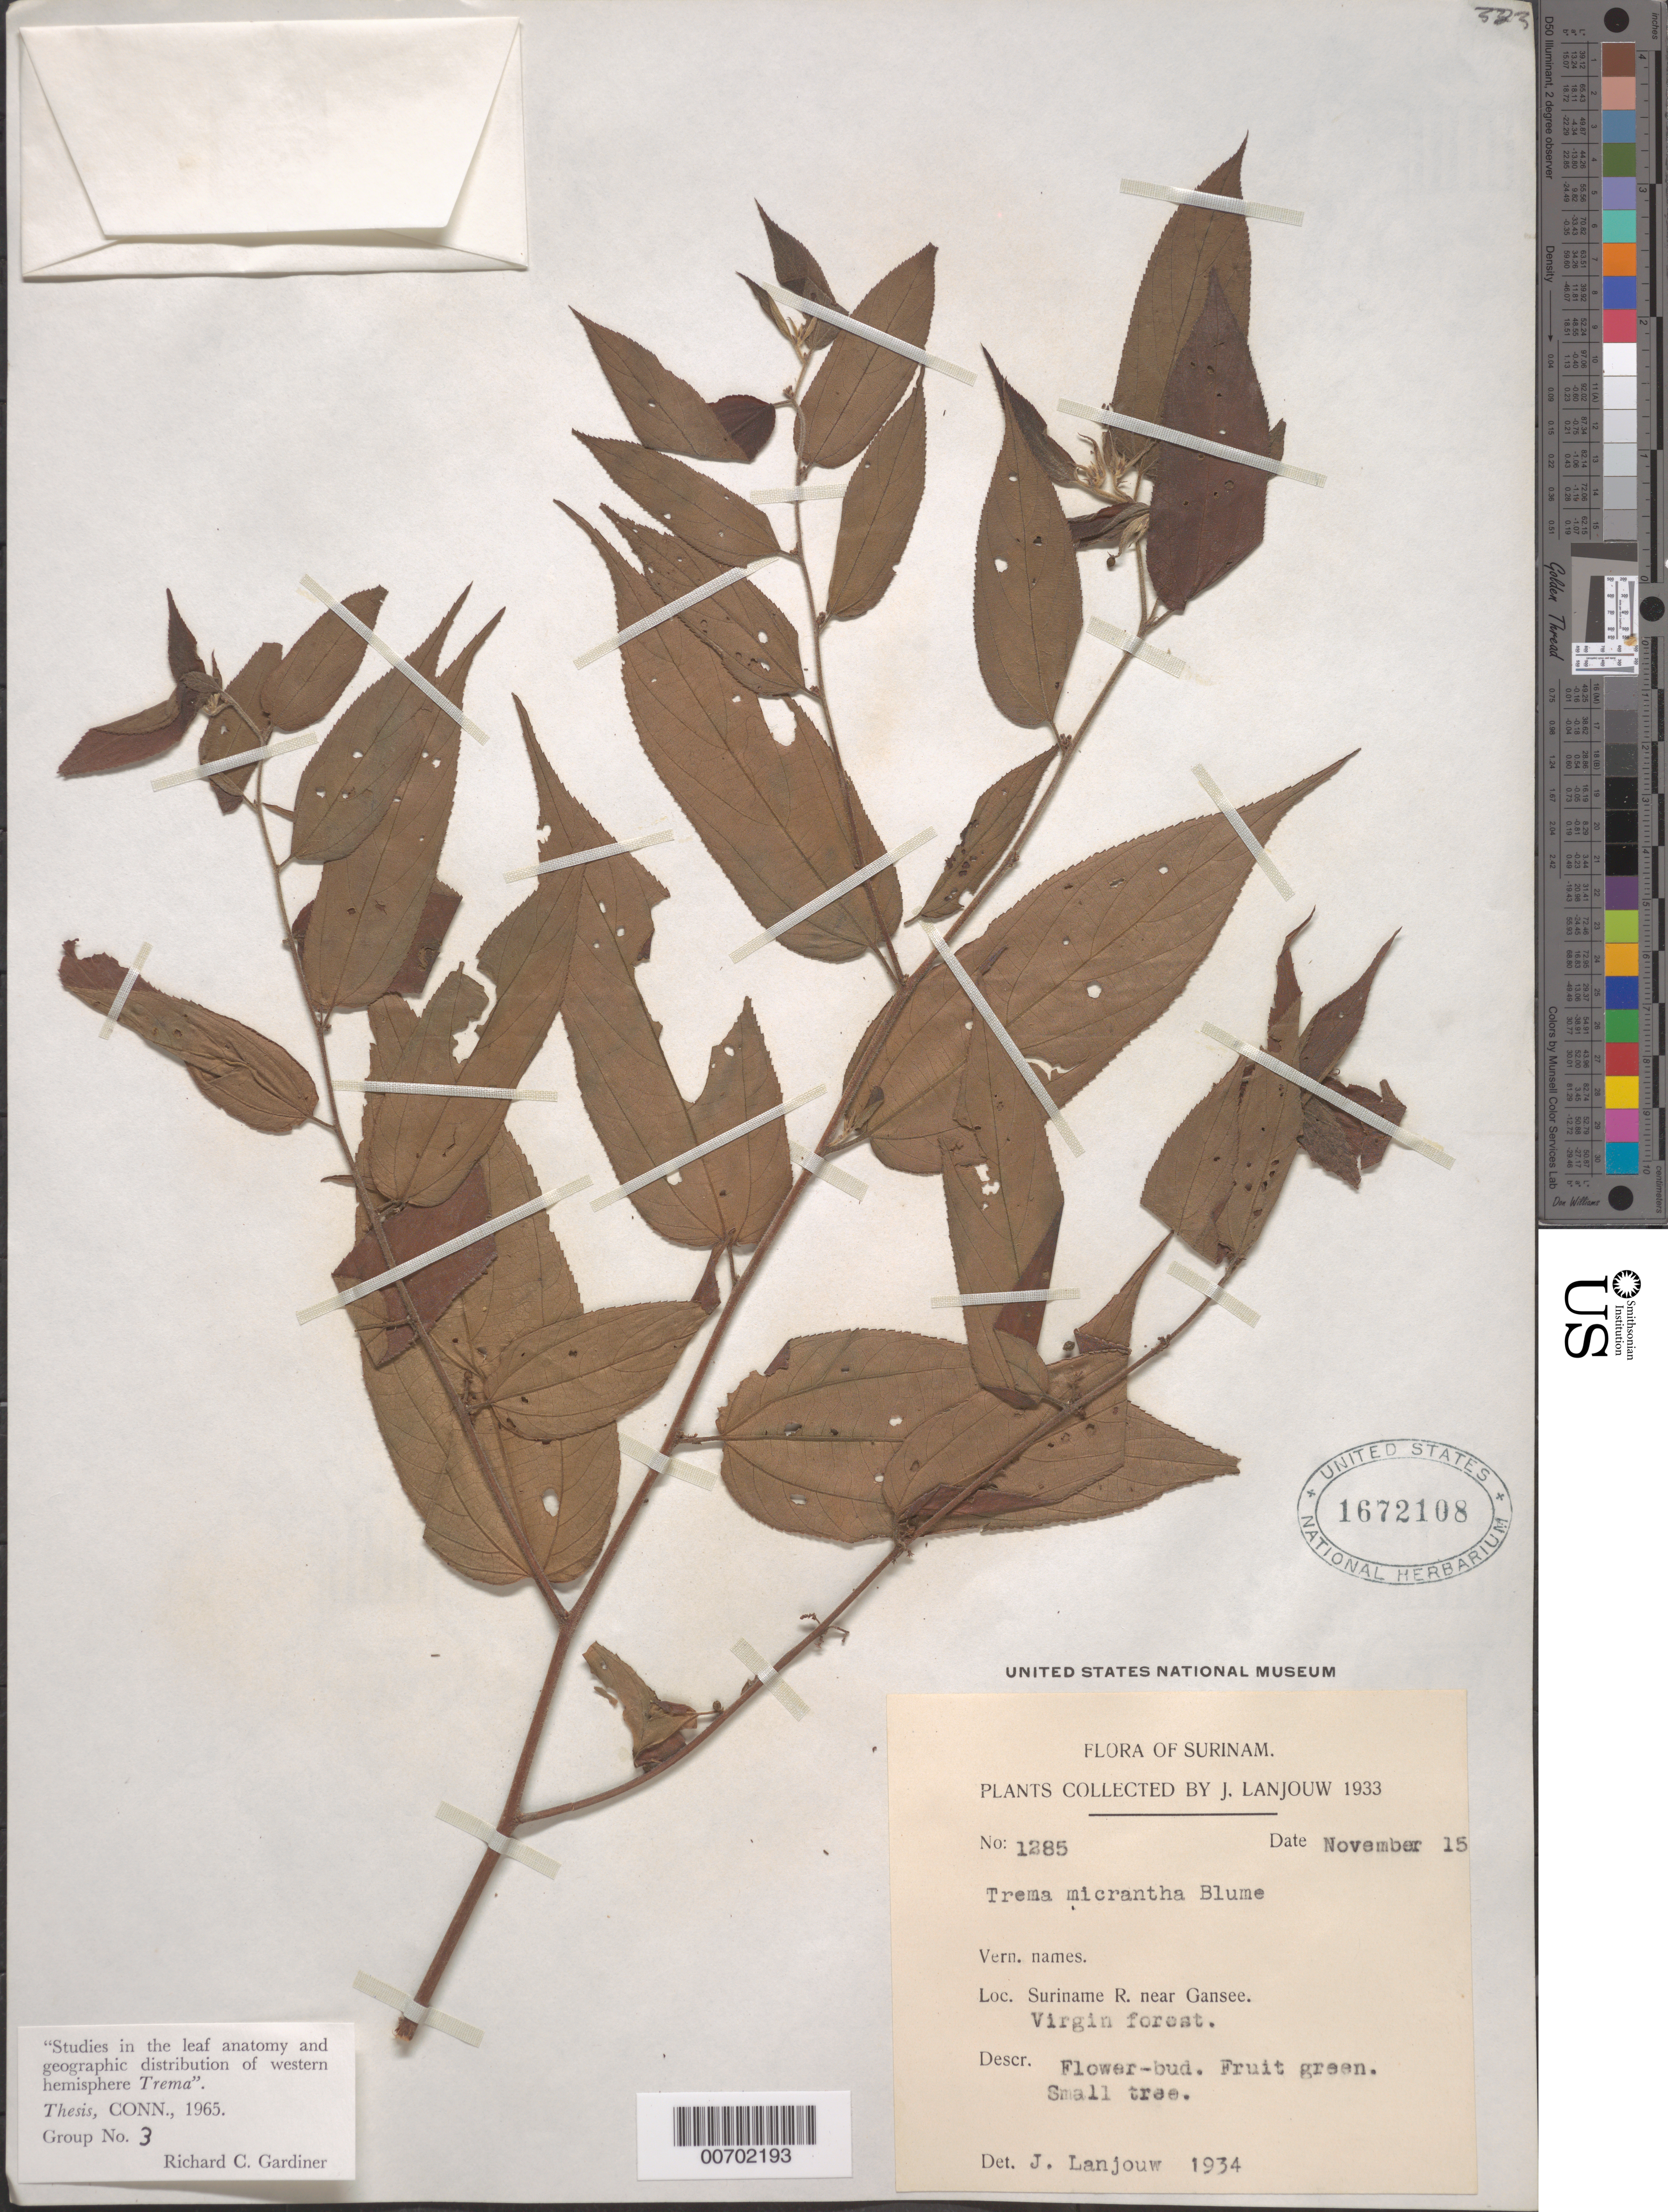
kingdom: Plantae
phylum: Tracheophyta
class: Magnoliopsida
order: Rosales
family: Cannabaceae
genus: Trema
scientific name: Trema micranthum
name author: (L.) Blume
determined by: Lanjouw, J.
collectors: J. Lanjouw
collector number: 1285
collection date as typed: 15-Nov-33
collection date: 1933-11-15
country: Suriname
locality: Gansee, near; Suriname R.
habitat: Virgin forest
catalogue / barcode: US 1672108